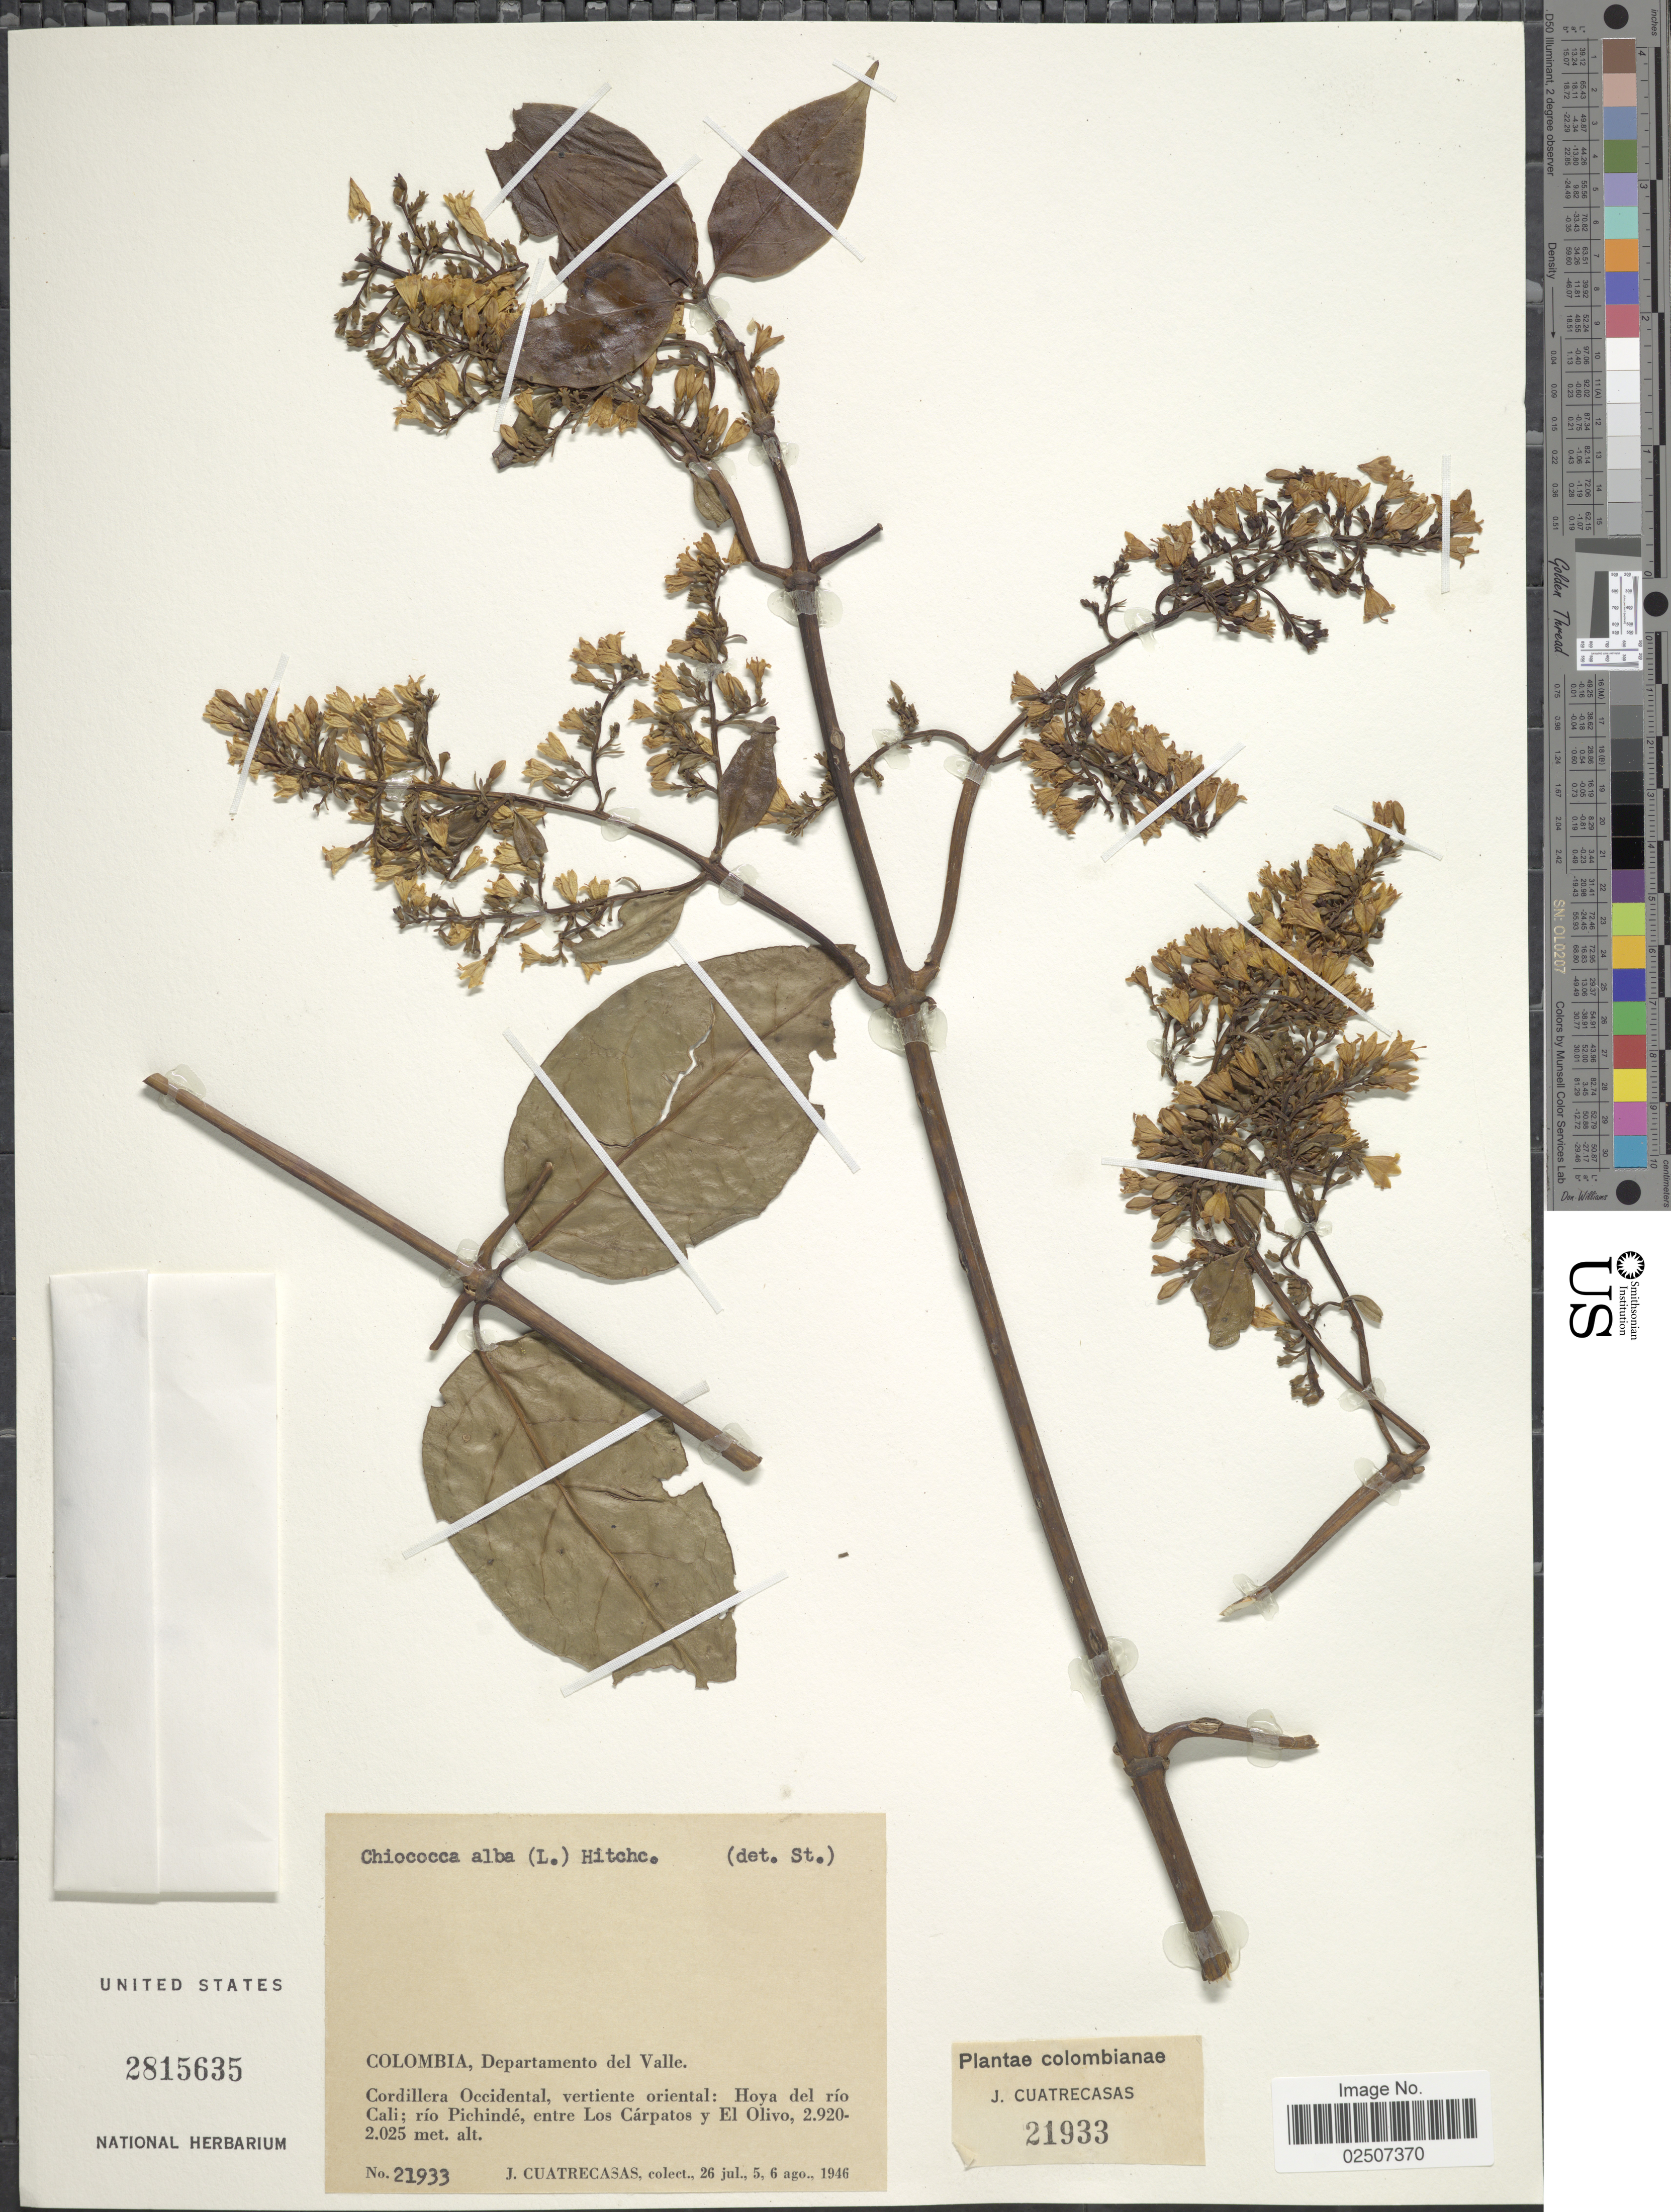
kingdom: Plantae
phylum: Tracheophyta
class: Magnoliopsida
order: Gentianales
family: Rubiaceae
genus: Chiococca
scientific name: Chiococca alba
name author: (L.) Hitchc.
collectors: J. Cuatrecasas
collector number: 21933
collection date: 1946-07-26/1946-08-06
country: Colombia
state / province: Valle del Cauca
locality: Departamento del Valle. Cordillera Occidental, vertiente oriental: Hoya del rio Cali; rio Pichinde, entre Los Carpatos y El Olivo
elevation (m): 2025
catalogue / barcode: US 2815635